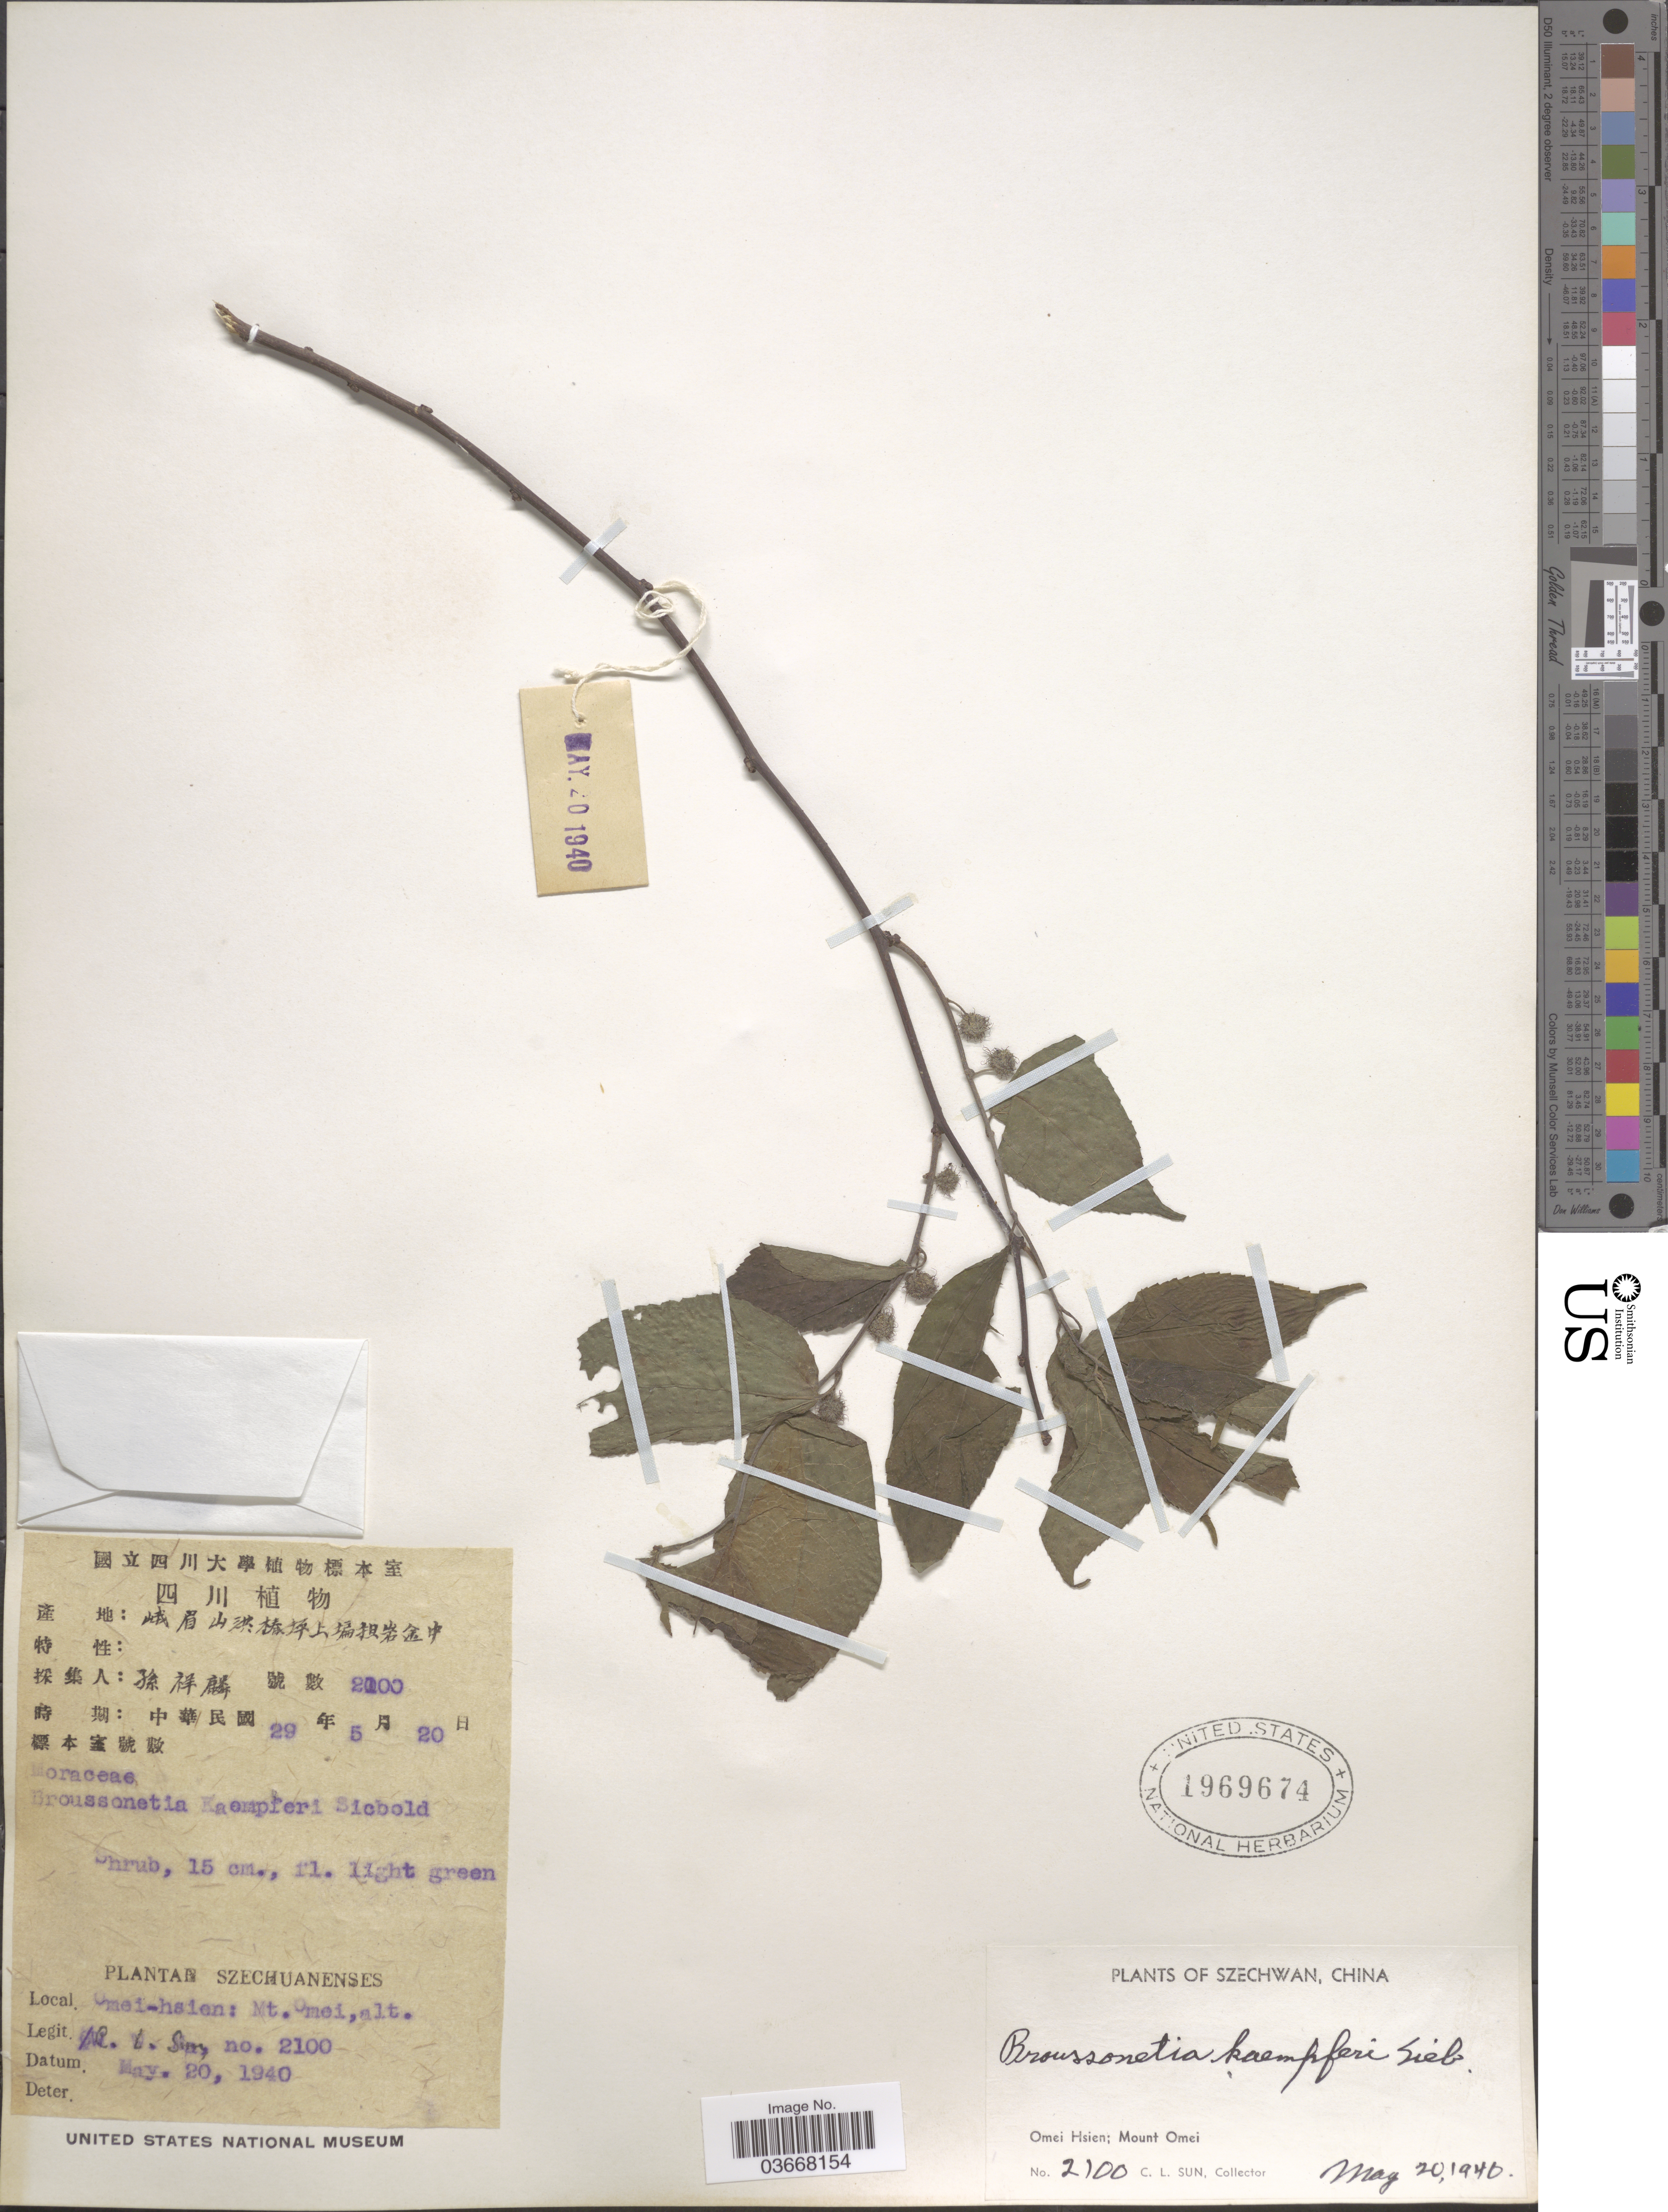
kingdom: Plantae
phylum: Tracheophyta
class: Magnoliopsida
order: Rosales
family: Moraceae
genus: Broussonetia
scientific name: Broussonetia kaempferi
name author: Siebold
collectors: C. Sun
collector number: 2100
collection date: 1940-05-20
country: China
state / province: Sichuan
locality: Szechwan. Omei-hsien: Mt. Omei.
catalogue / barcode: US 1969674